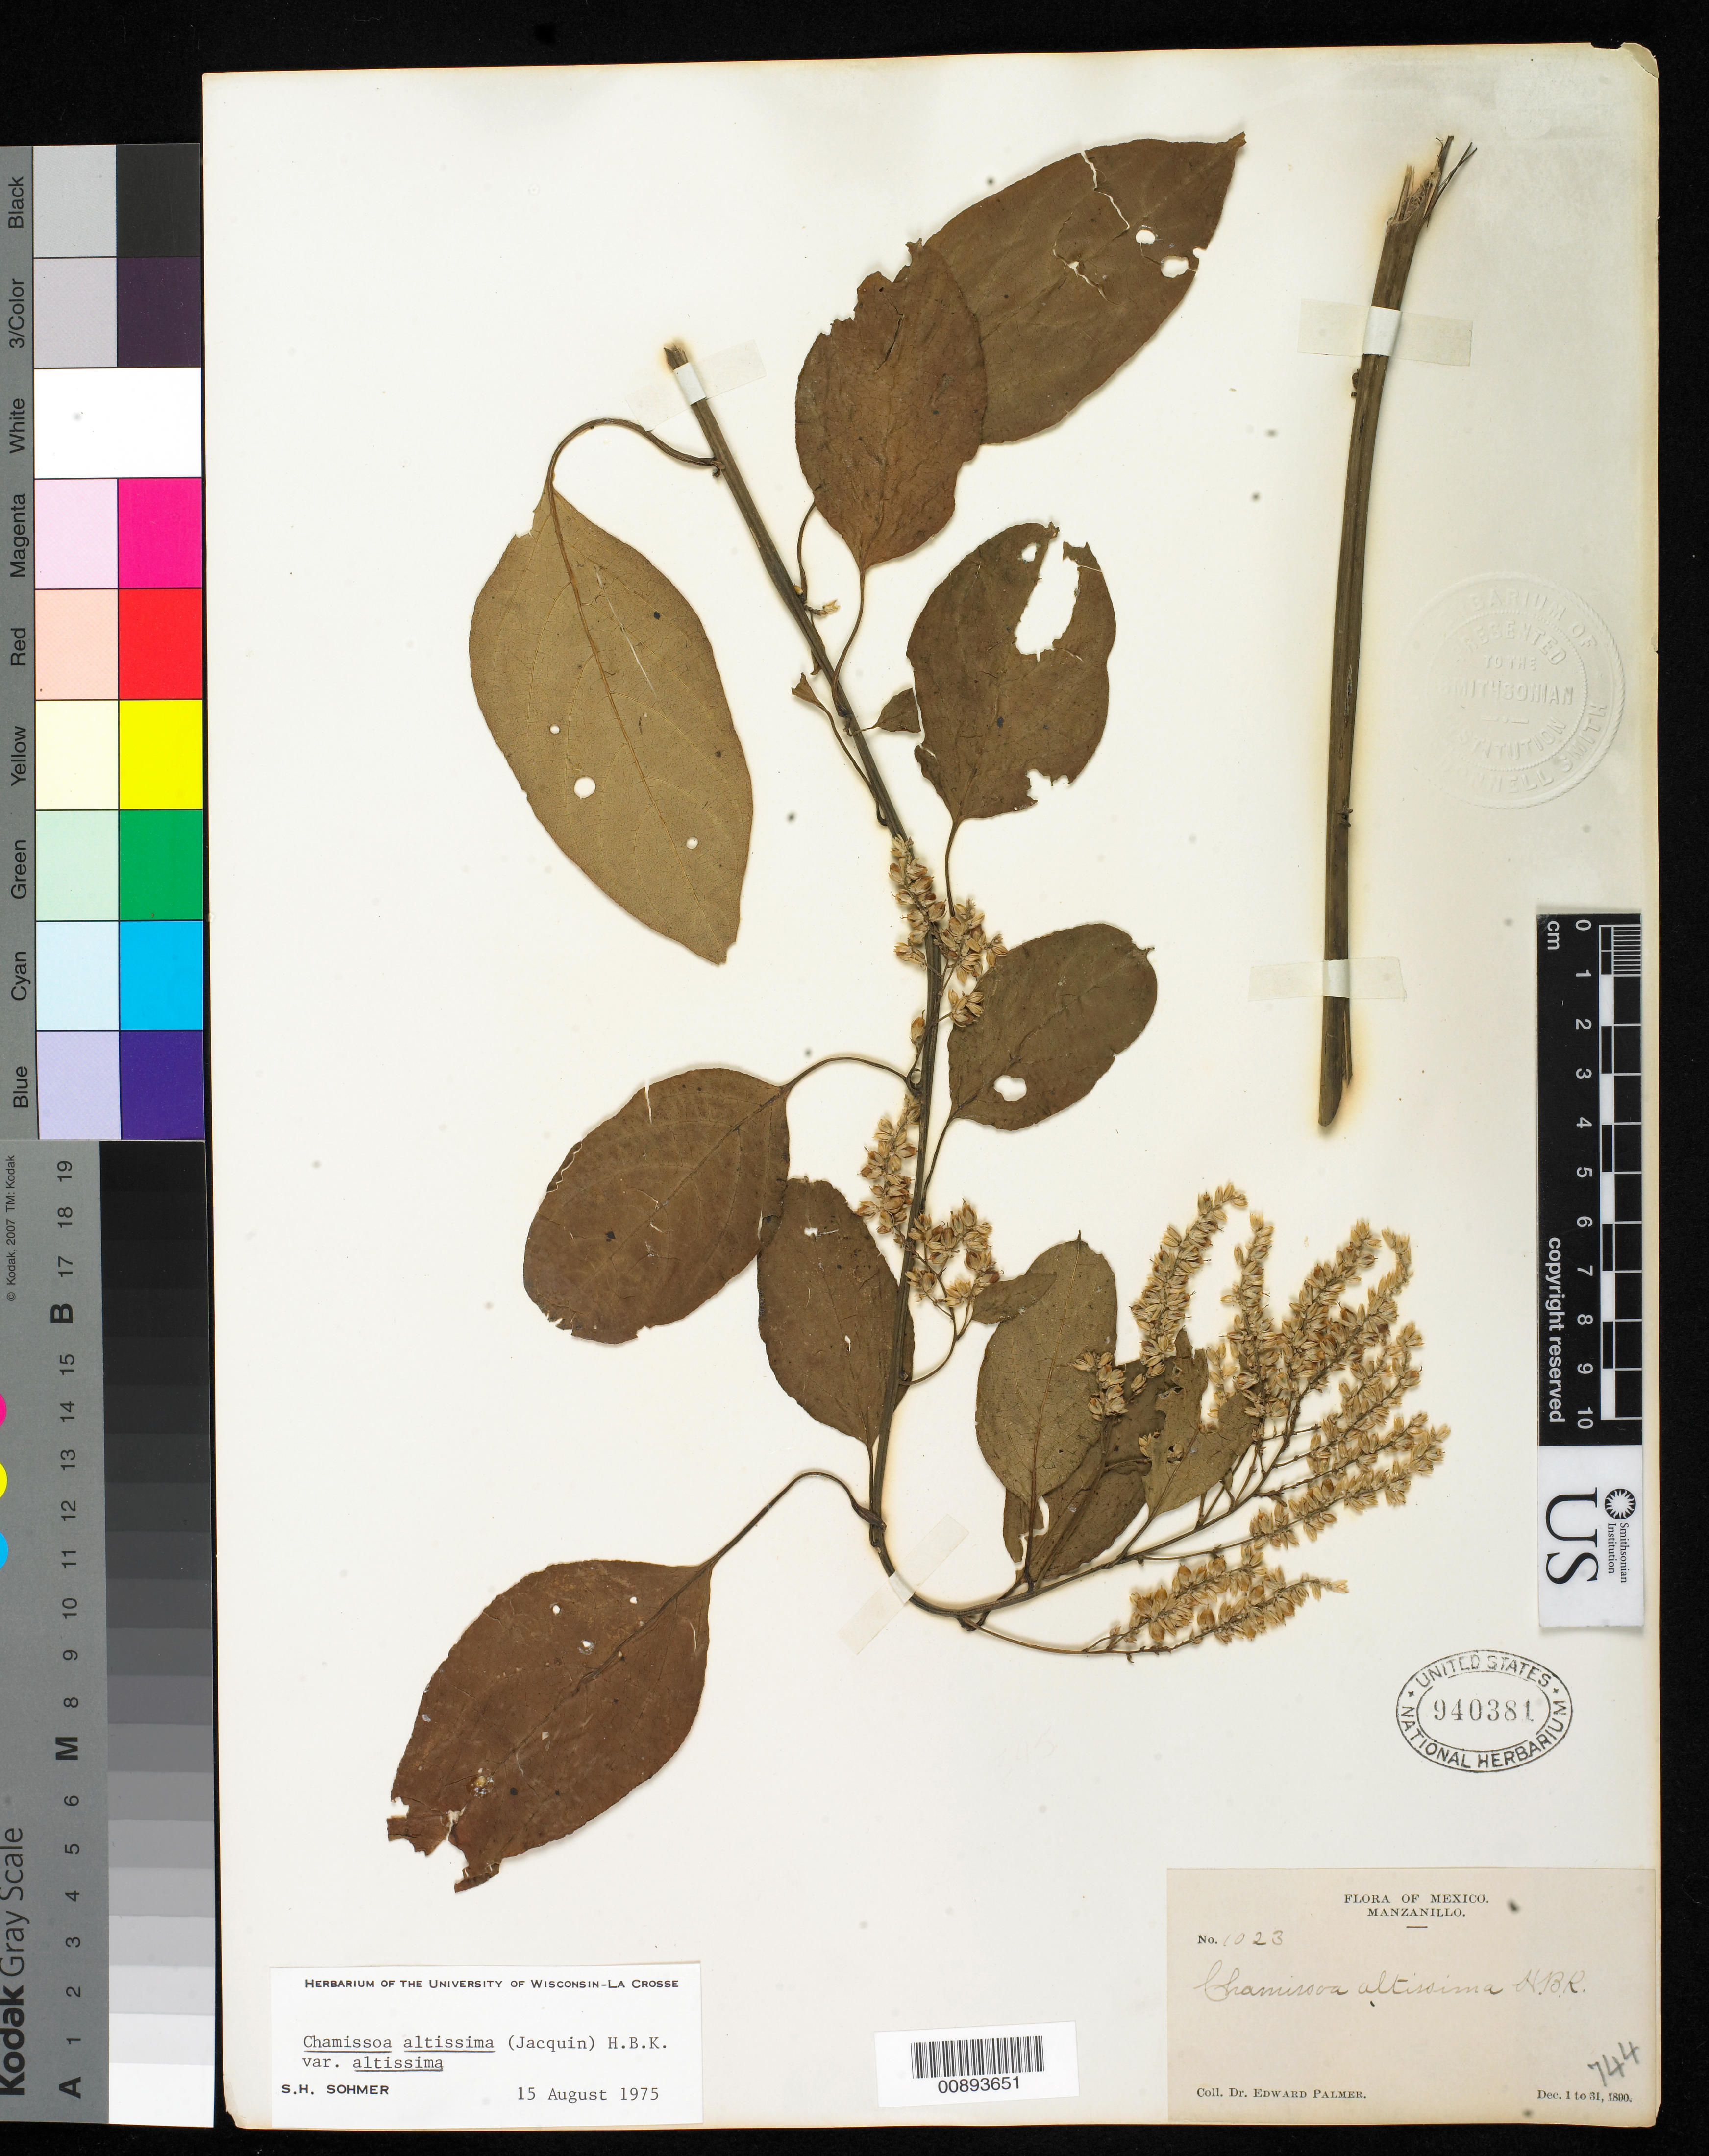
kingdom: Plantae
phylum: Tracheophyta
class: Magnoliopsida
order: Caryophyllales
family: Amaranthaceae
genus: Chamissoa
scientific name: Chamissoa altissima var. altissima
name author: (Jacq.) Kunth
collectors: E. Palmer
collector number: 1023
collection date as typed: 01 Dec 1890 to 31 Dec 1890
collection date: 1890-12-01/1890-12-31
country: Mexico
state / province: Colima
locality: Manzanillo, Colima.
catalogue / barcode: US 940381